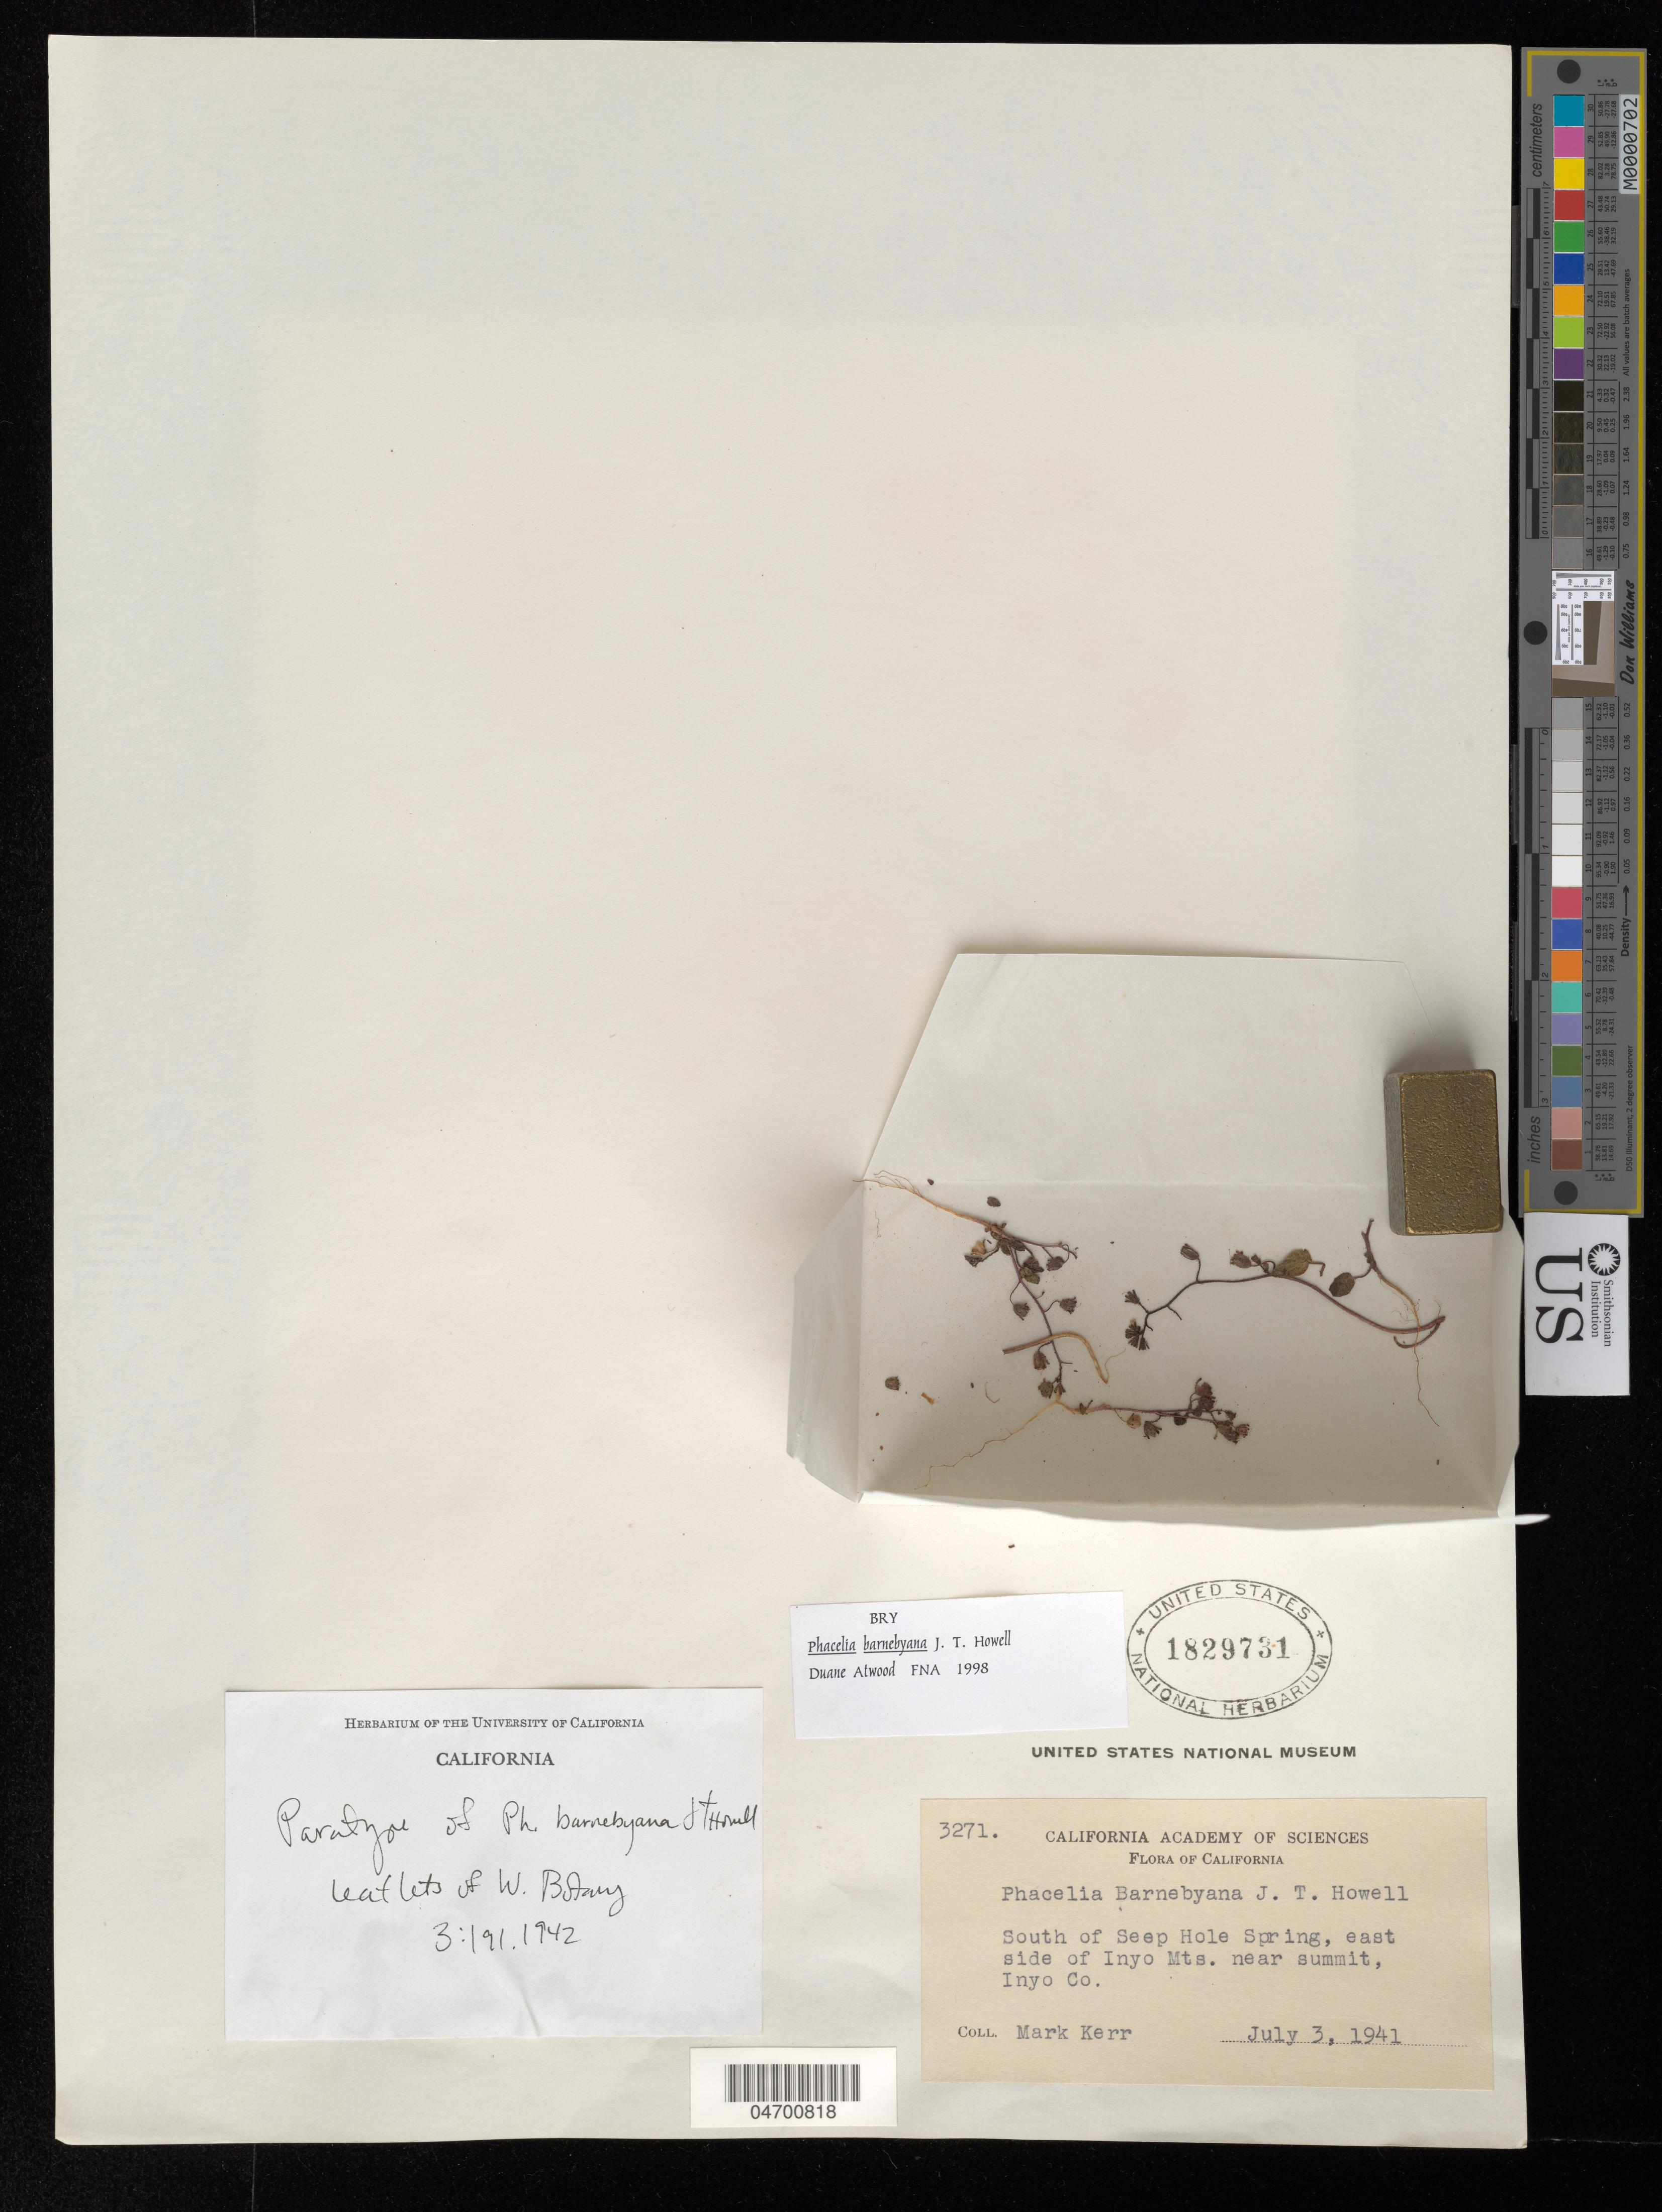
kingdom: Plantae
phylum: Tracheophyta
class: Magnoliopsida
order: Boraginales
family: Hydrophyllaceae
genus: Phacelia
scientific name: Phacelia barnebyana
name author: J.T. Howell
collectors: M. Kerr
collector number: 3271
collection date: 1941-07-03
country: United States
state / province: California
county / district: Inyo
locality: South of Seep Hole Spring, east side of Inyo Mts. near summit, Inyo Co.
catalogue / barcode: US 1829731